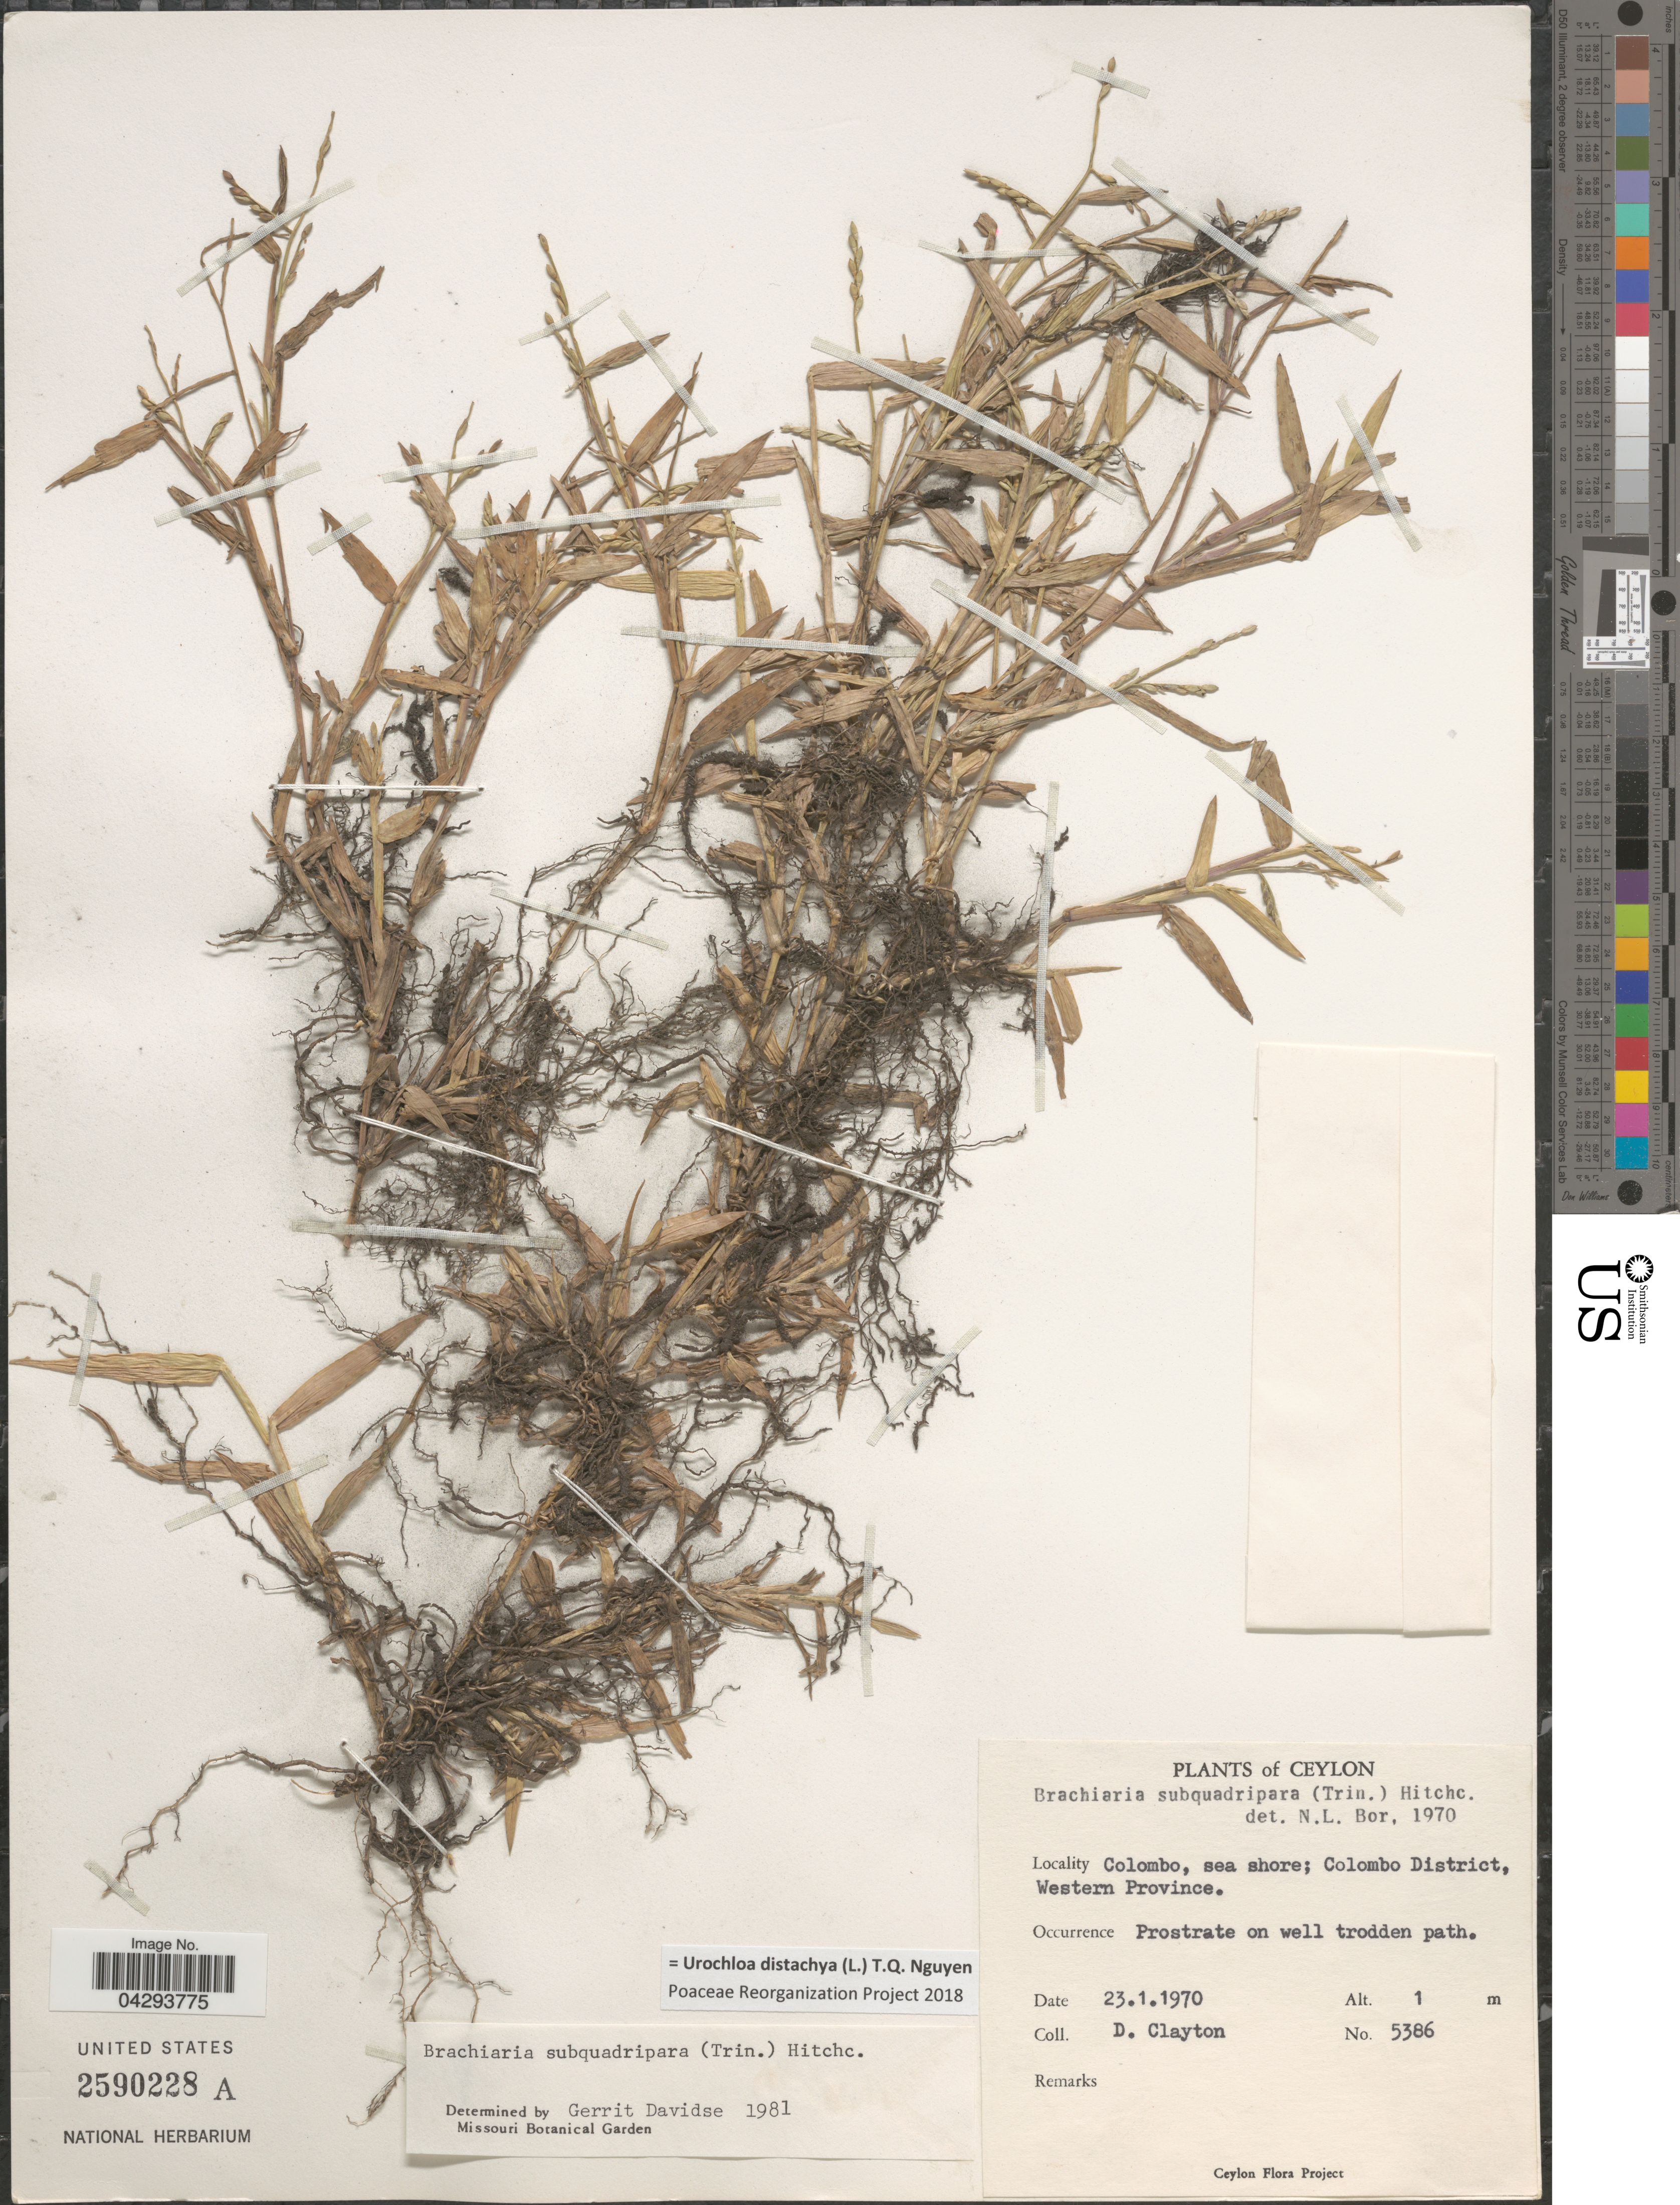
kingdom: Plantae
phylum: Tracheophyta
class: Liliopsida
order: Poales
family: Poaceae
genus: Urochloa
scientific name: Urochloa distachya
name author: (L.) T.Q. Nguyen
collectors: D. Clayton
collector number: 5386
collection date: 1970-01-23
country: Sri Lanka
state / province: Western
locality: Ceylon. Colombo, sea shore; Colombo District.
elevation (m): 1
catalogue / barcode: US 2590228A